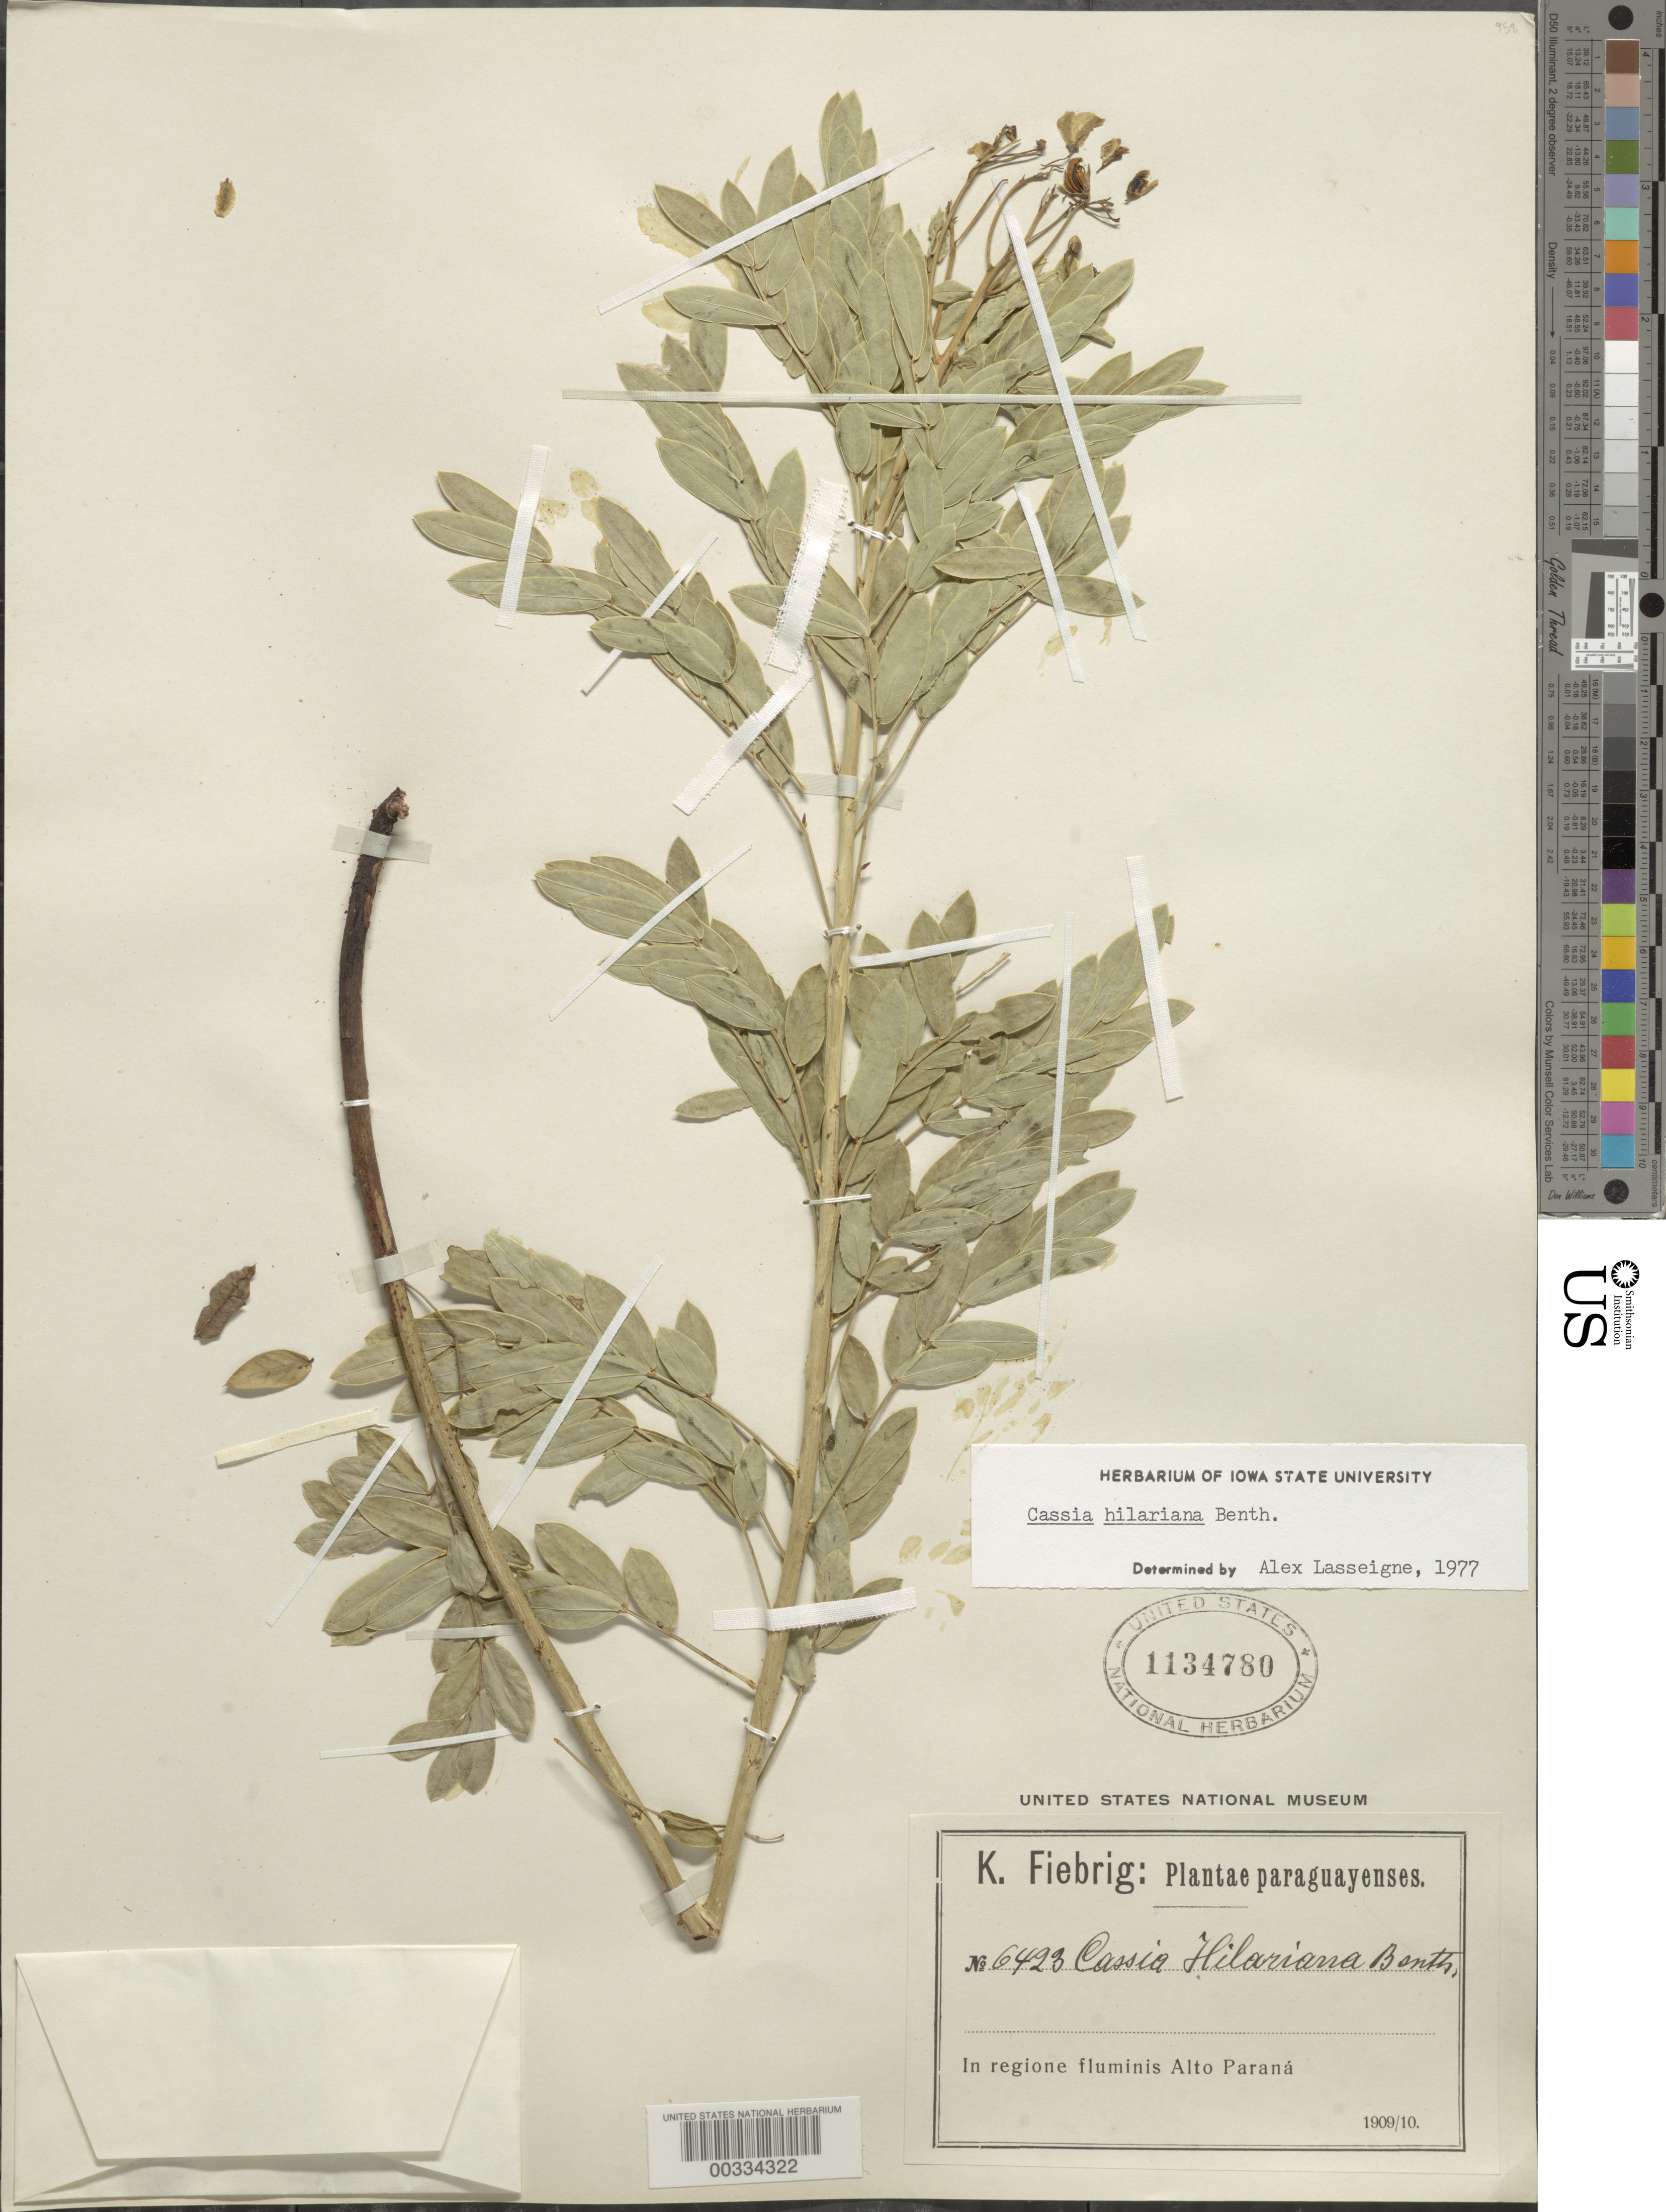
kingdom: Plantae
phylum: Tracheophyta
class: Magnoliopsida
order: Fabales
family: Fabaceae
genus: Senna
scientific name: Senna hilariana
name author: (Benth.) H.S. Irwin & Barneby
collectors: K. Fiebrig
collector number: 6428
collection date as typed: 1909 to -- -- 1910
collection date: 1909/1910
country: Paraguay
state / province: Alto Paraná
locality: In the area of rio alto parana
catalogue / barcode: US 1134780